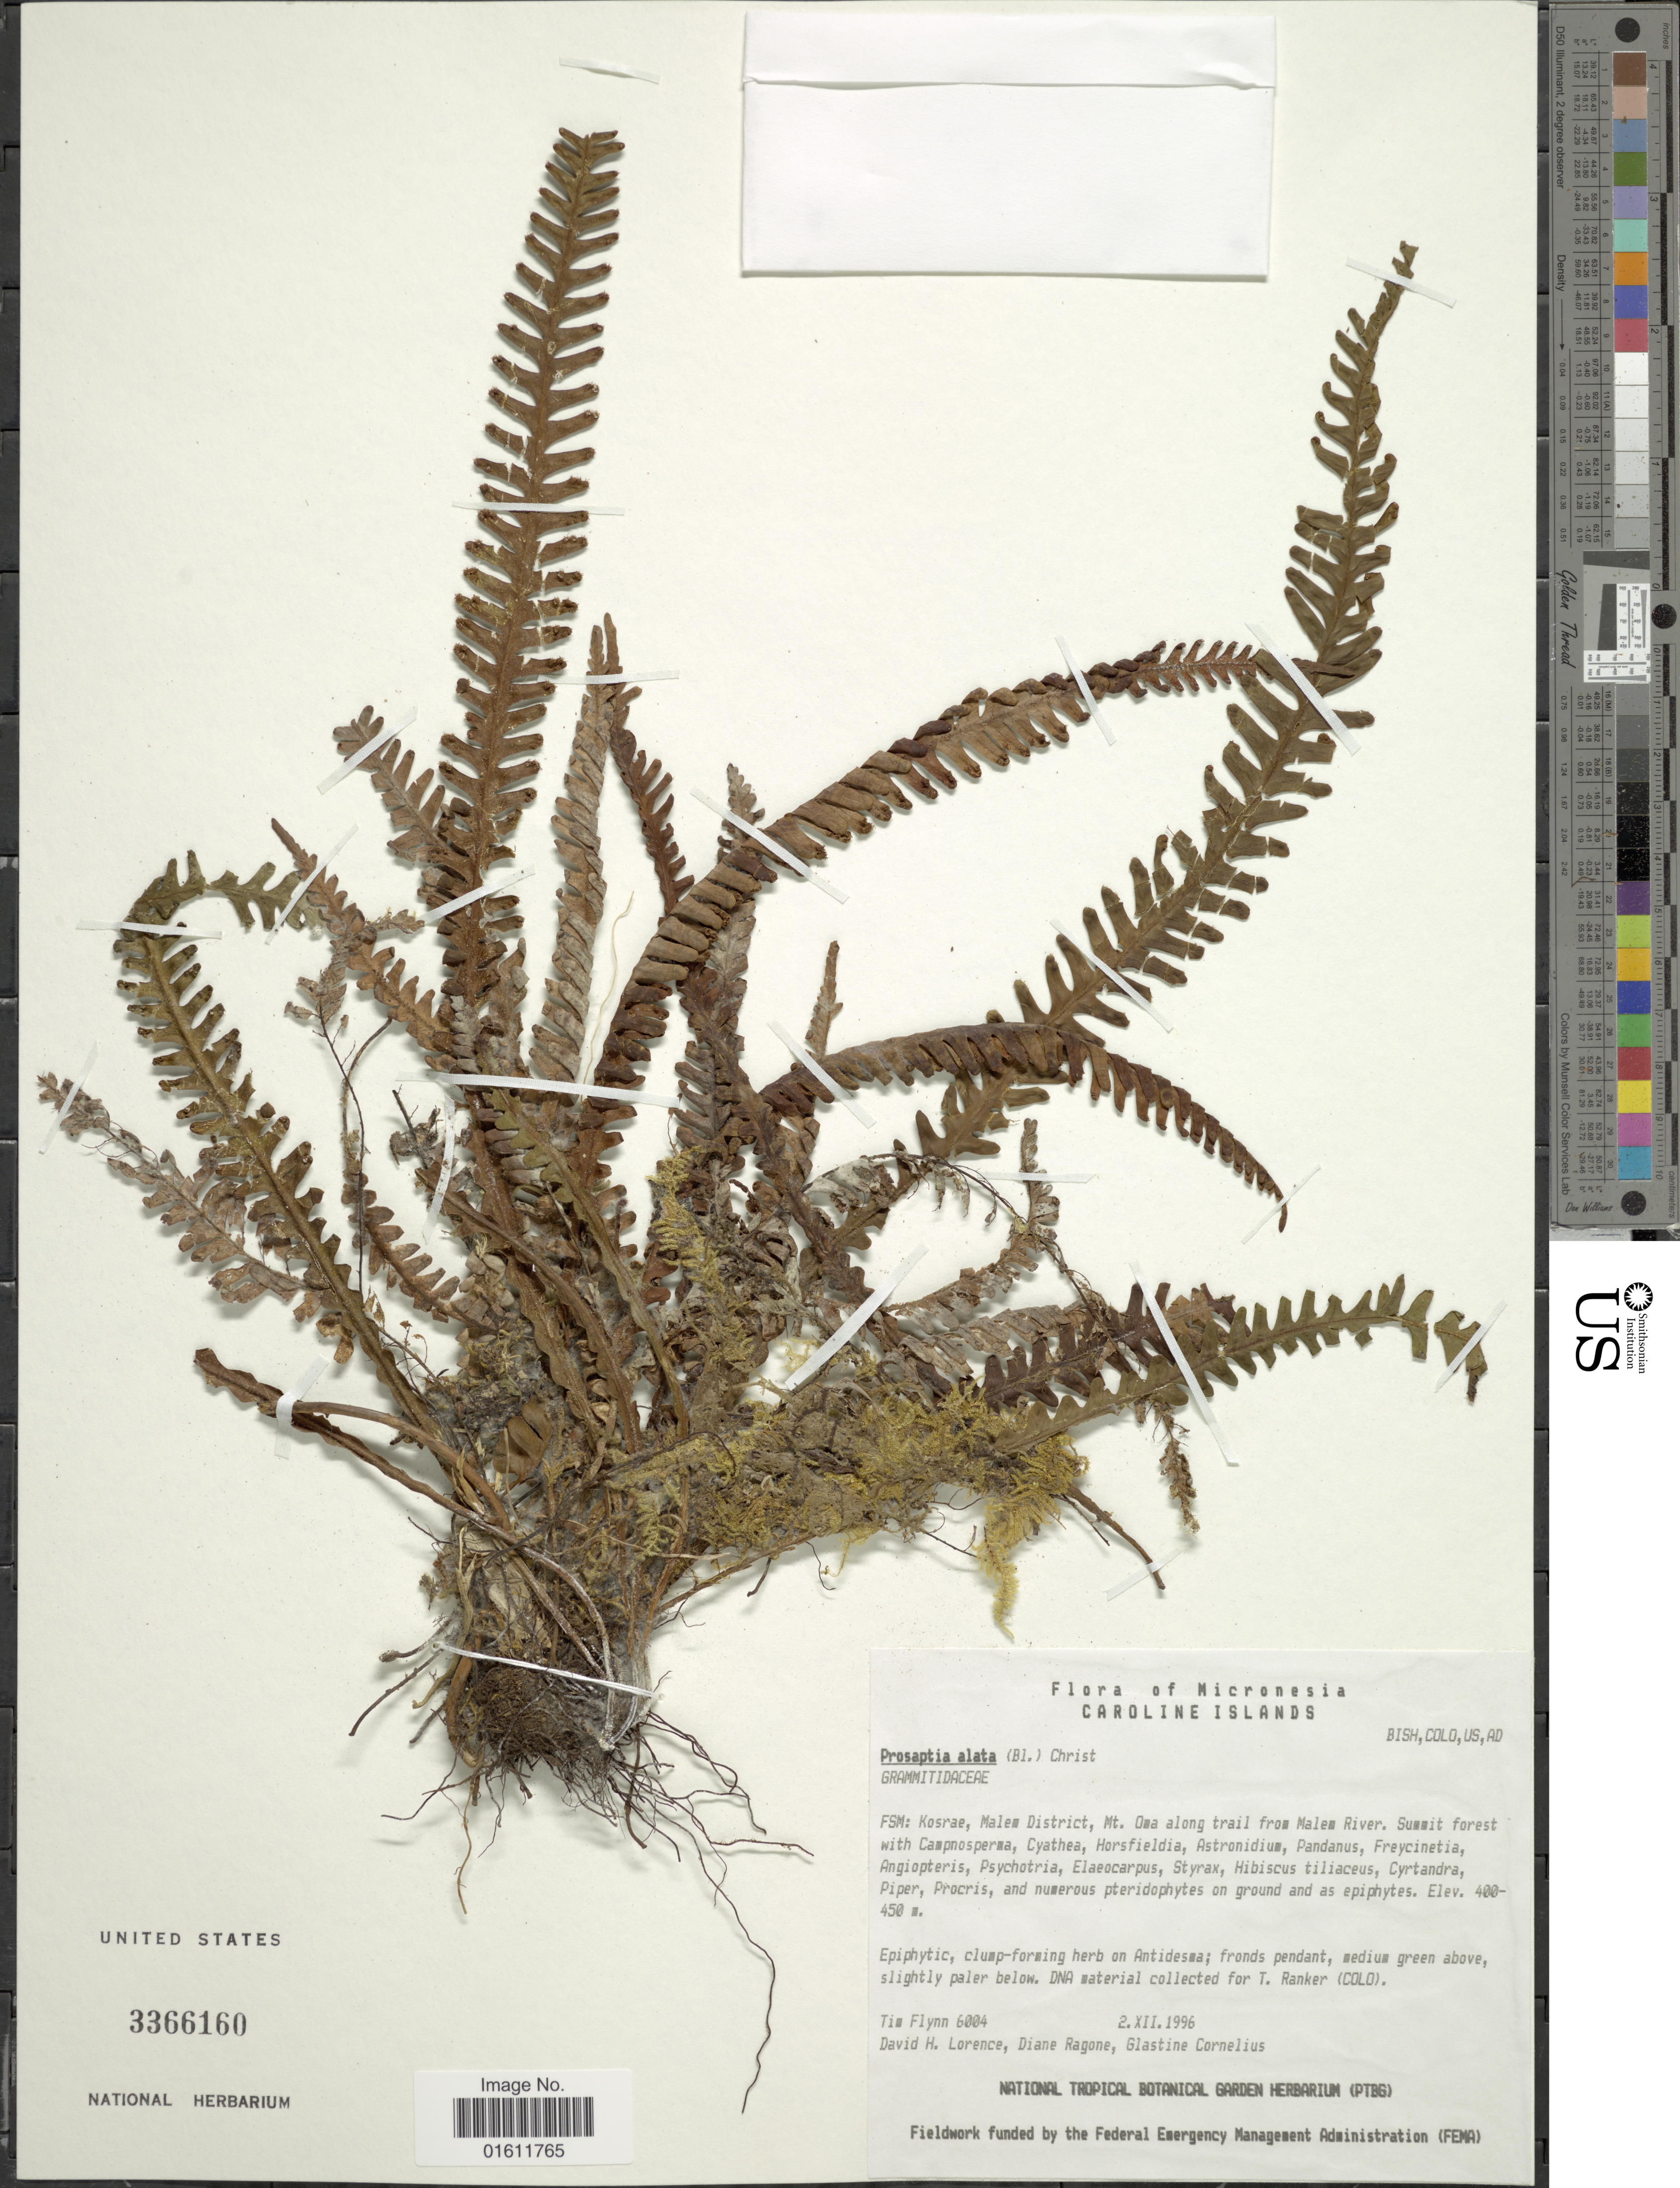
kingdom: Plantae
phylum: Tracheophyta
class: Polypodiopsida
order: Polypodiales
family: Polypodiaceae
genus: Prosaptia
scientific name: Prosaptia alata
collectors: T. Flynn, D. Lorence, D. Ragone & G. Cornelius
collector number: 6004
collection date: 1996-12-02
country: Micronesia, Federated States of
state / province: Kosrae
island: Kosrae [Kusaie]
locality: Malem District, Mt. Oma along trail from Malem River, summit forest.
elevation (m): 400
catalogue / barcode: US 3366160